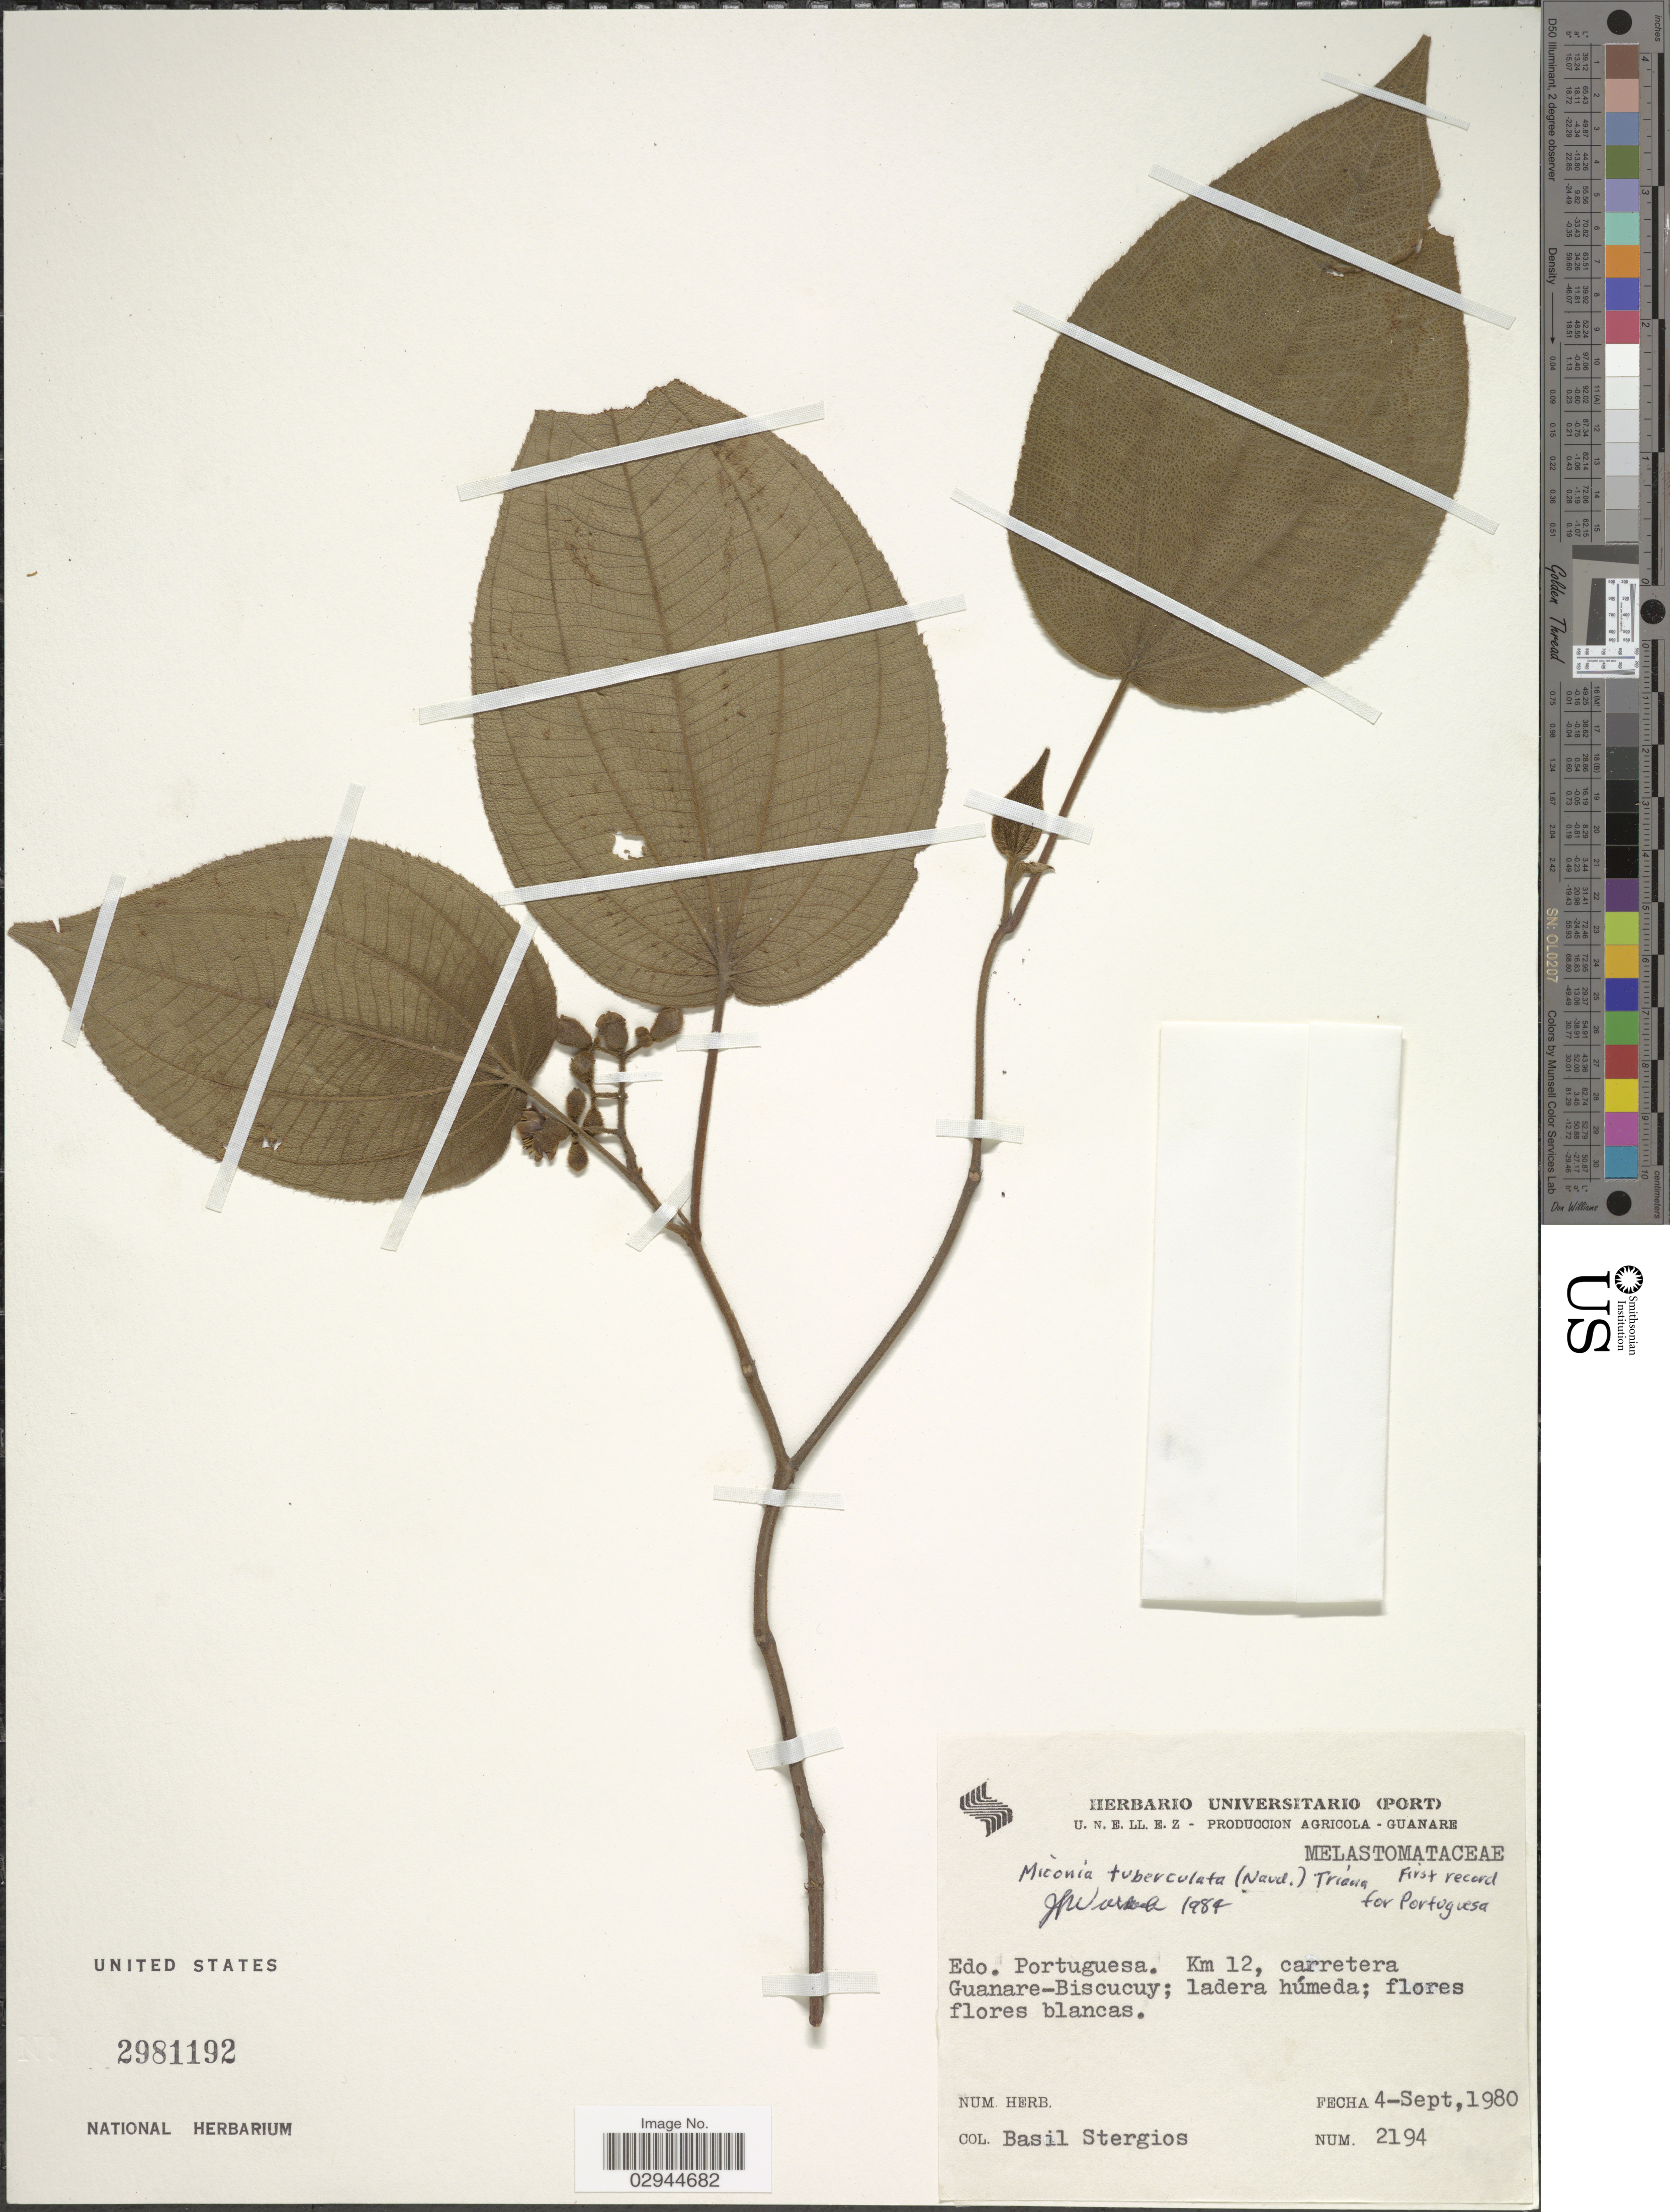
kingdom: Plantae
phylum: Tracheophyta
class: Magnoliopsida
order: Myrtales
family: Melastomataceae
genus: Miconia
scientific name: Miconia tuberculata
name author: (Naudin) Triana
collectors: B. G. Stergios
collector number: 2194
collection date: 1980-09-04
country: Venezuela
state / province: Portuguesa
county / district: Guanare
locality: Km 12, carretera Guanare-Biscucuy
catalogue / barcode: US 2981192